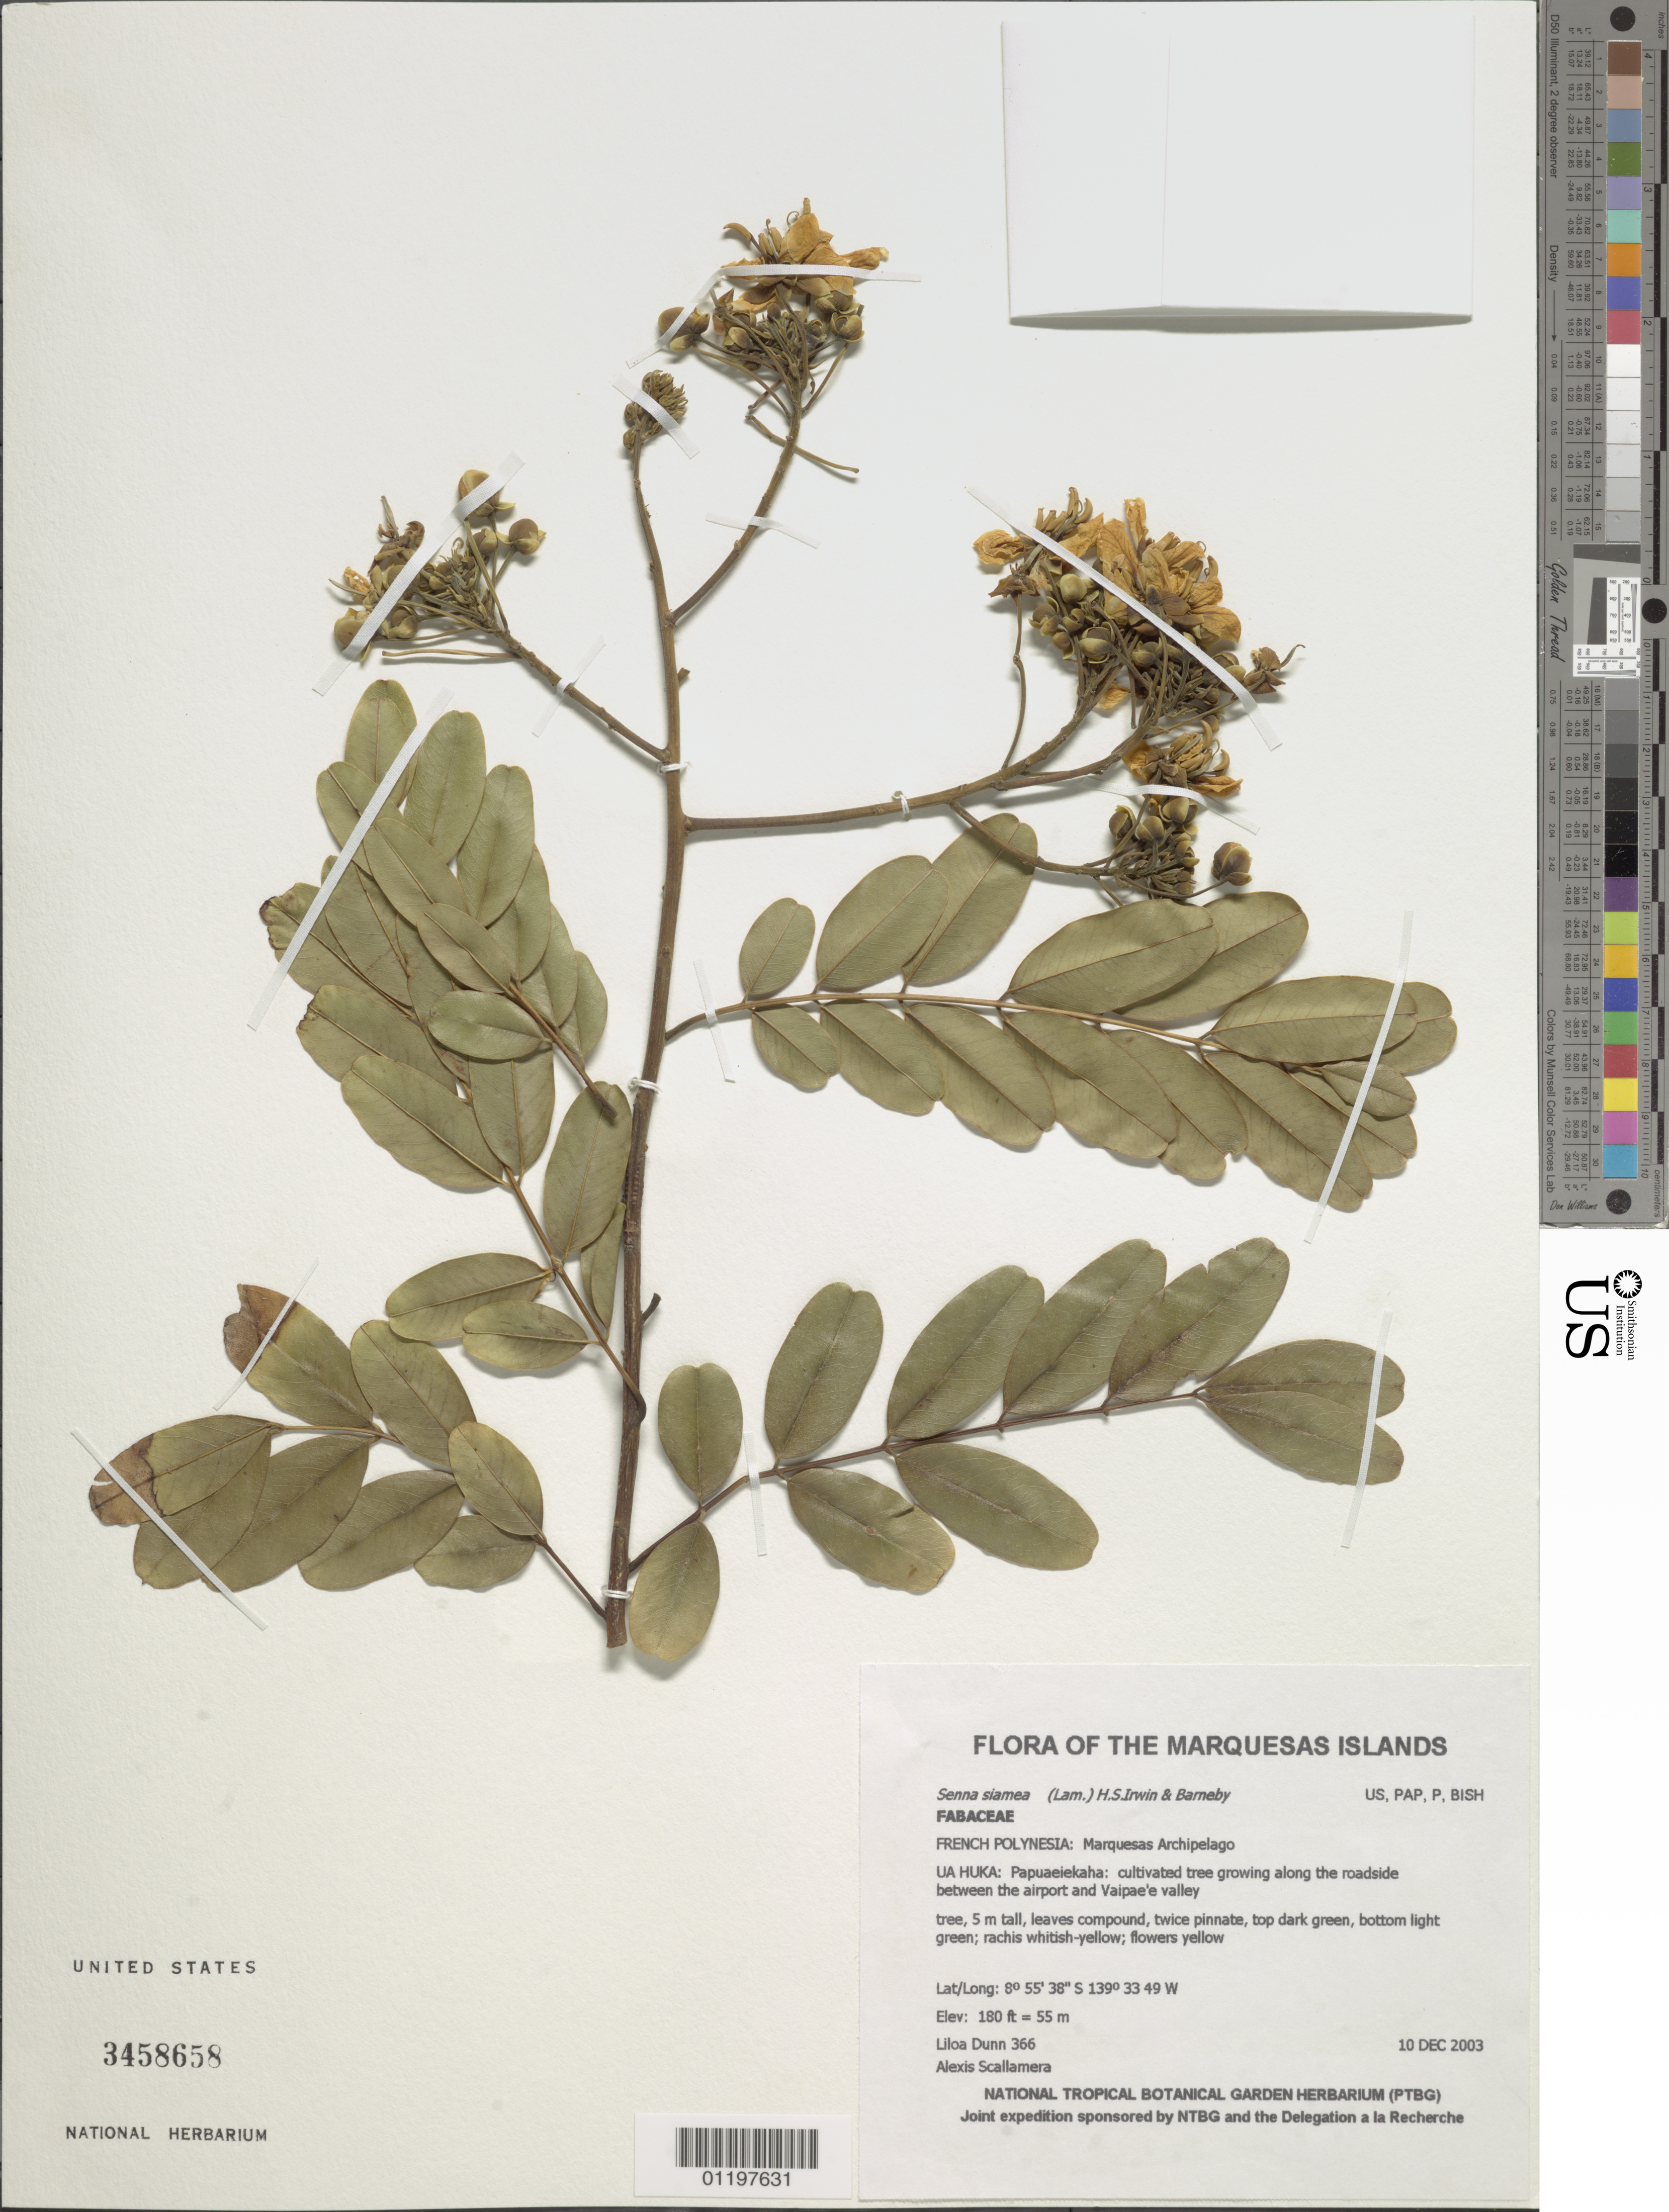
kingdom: Plantae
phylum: Tracheophyta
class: Magnoliopsida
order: Fabales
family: Fabaceae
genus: Senna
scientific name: Senna siamea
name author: (Lam.) H.S. Irwin & Barneby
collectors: L. Dunn & A. Scallamera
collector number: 366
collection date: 2003-12-10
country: French Polynesia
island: Ua Huka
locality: Papuaeiekaha: cultivated tree growing along the roadside between the airport and Vaipae'e valley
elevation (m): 55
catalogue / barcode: US 3458658